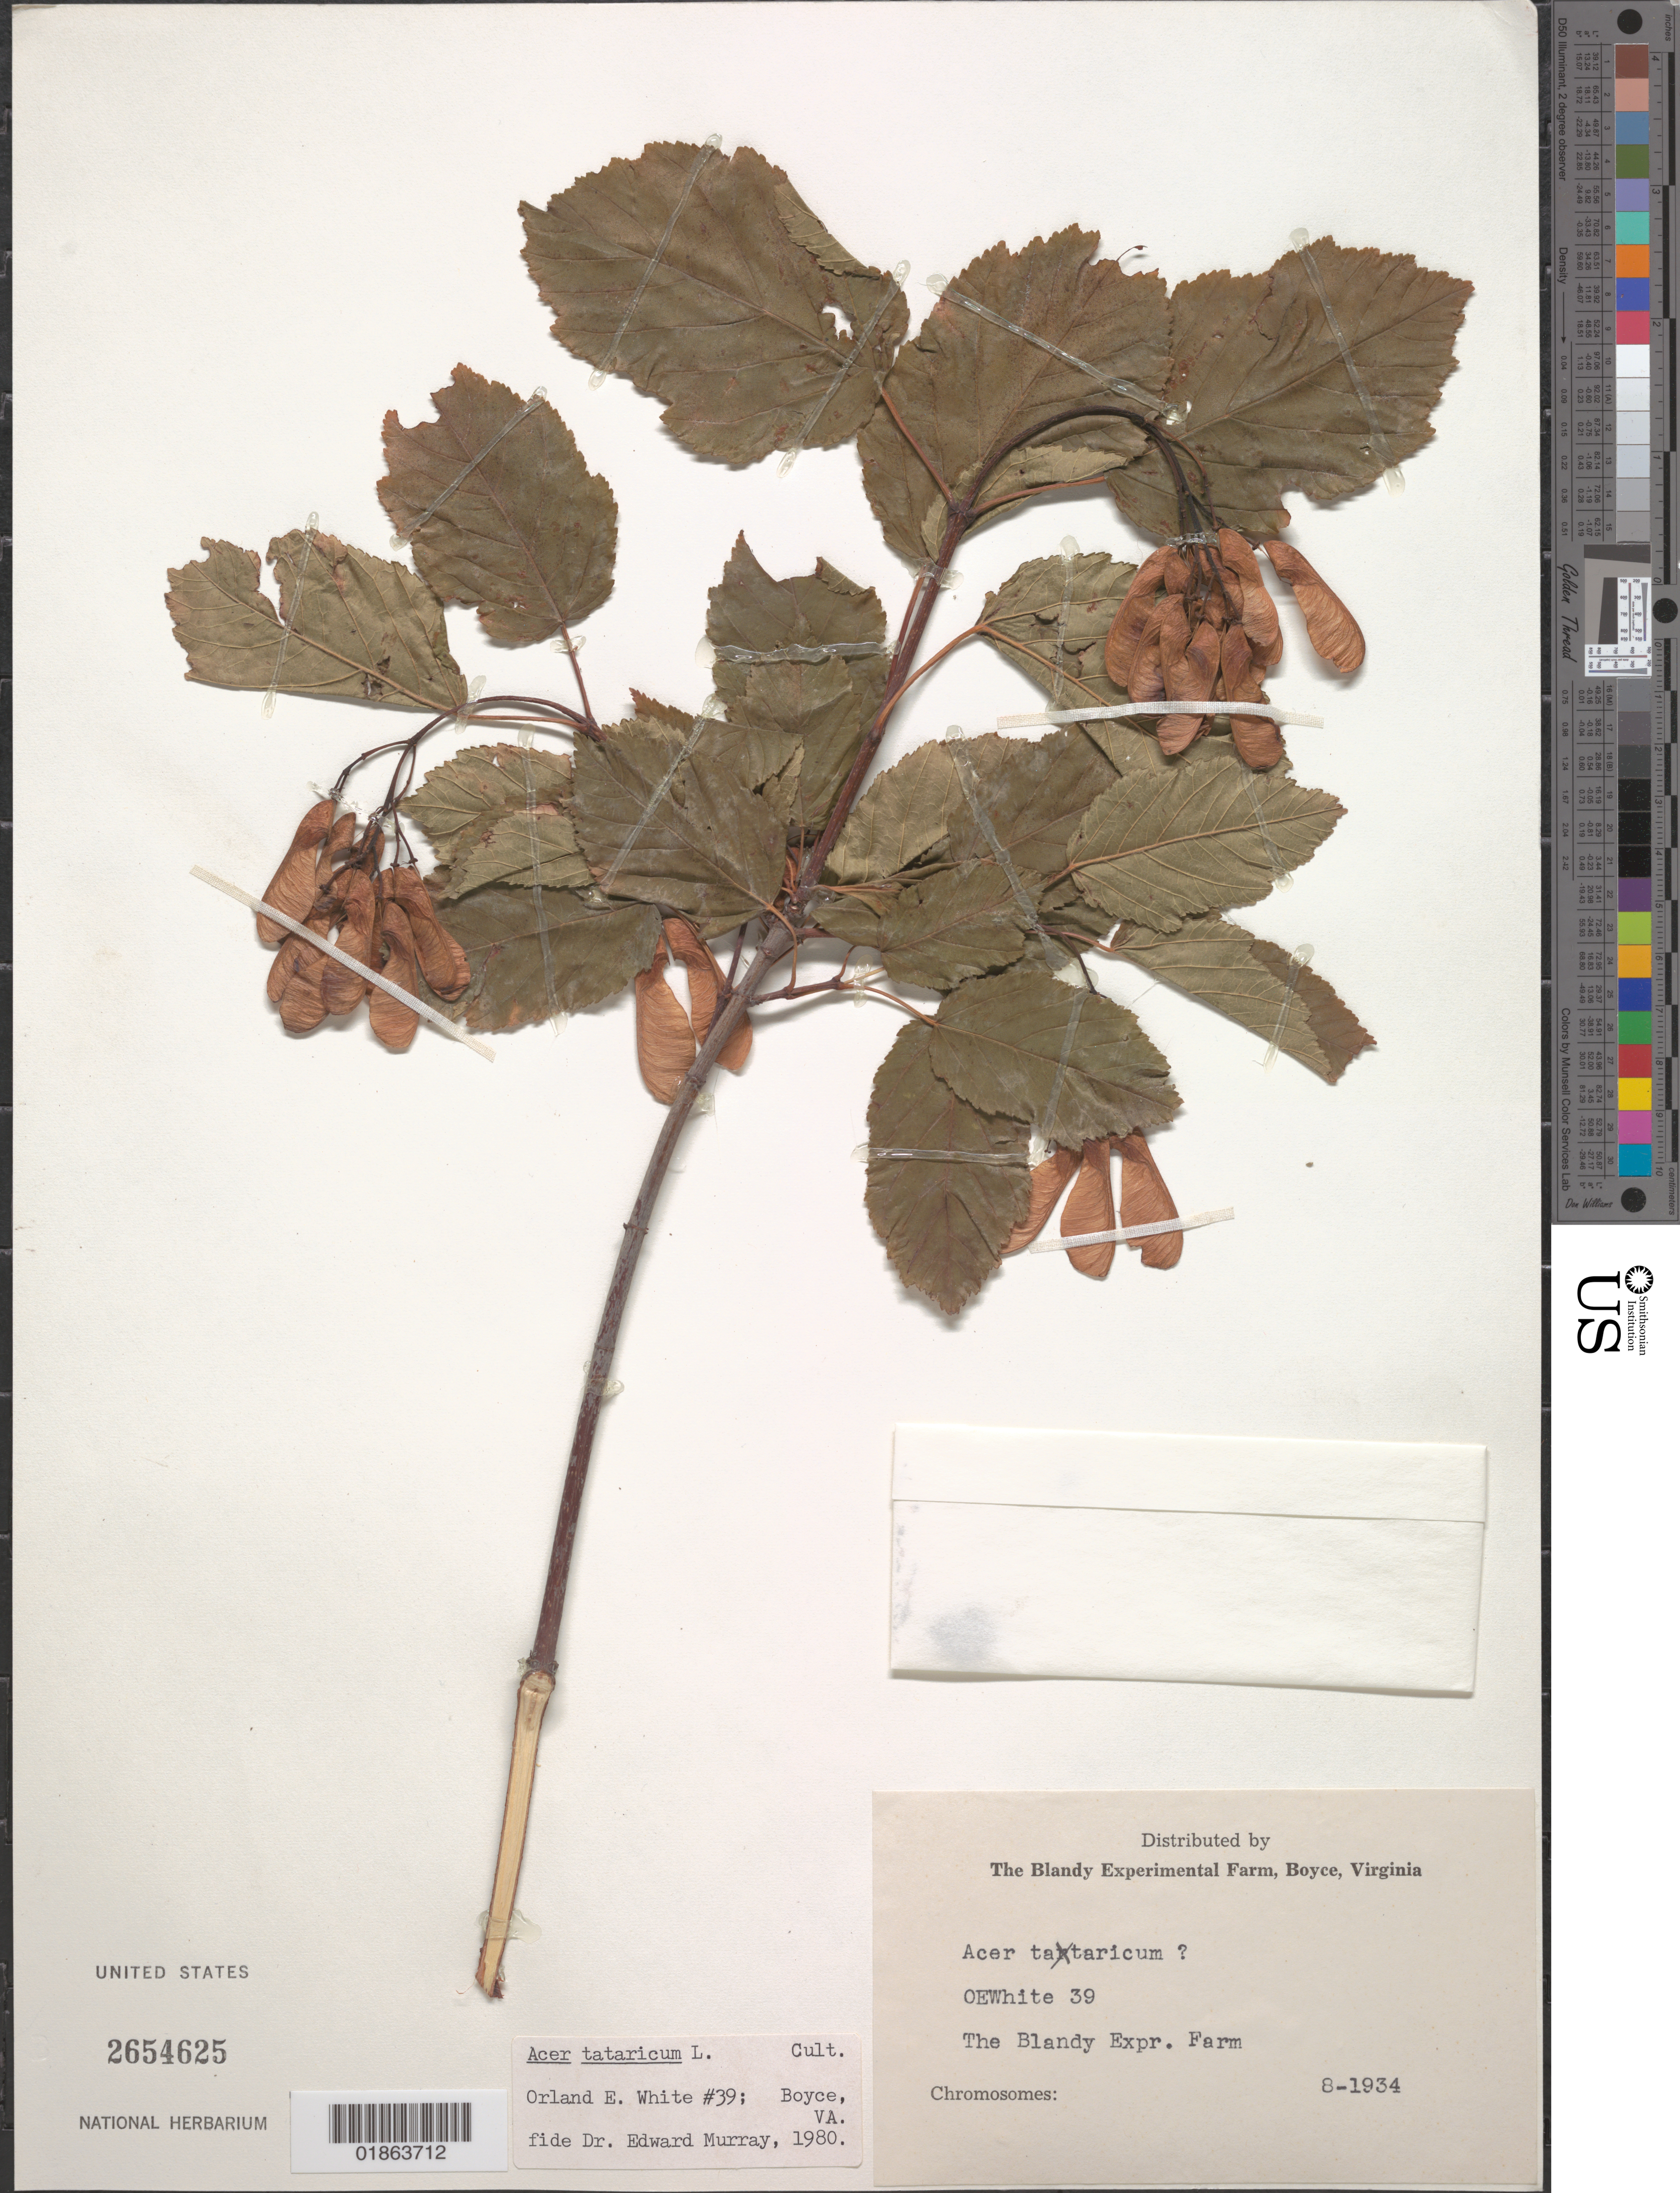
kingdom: Plantae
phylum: Tracheophyta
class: Magnoliopsida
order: Sapindales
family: Sapindaceae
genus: Acer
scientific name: Acer tataricum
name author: L.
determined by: Murray, Edward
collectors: O. E. White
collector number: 39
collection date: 1934-08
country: United States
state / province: Virginia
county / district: Clarke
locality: Boyce. Blandy Expr. Farm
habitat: Cultivated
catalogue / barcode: US 2654625